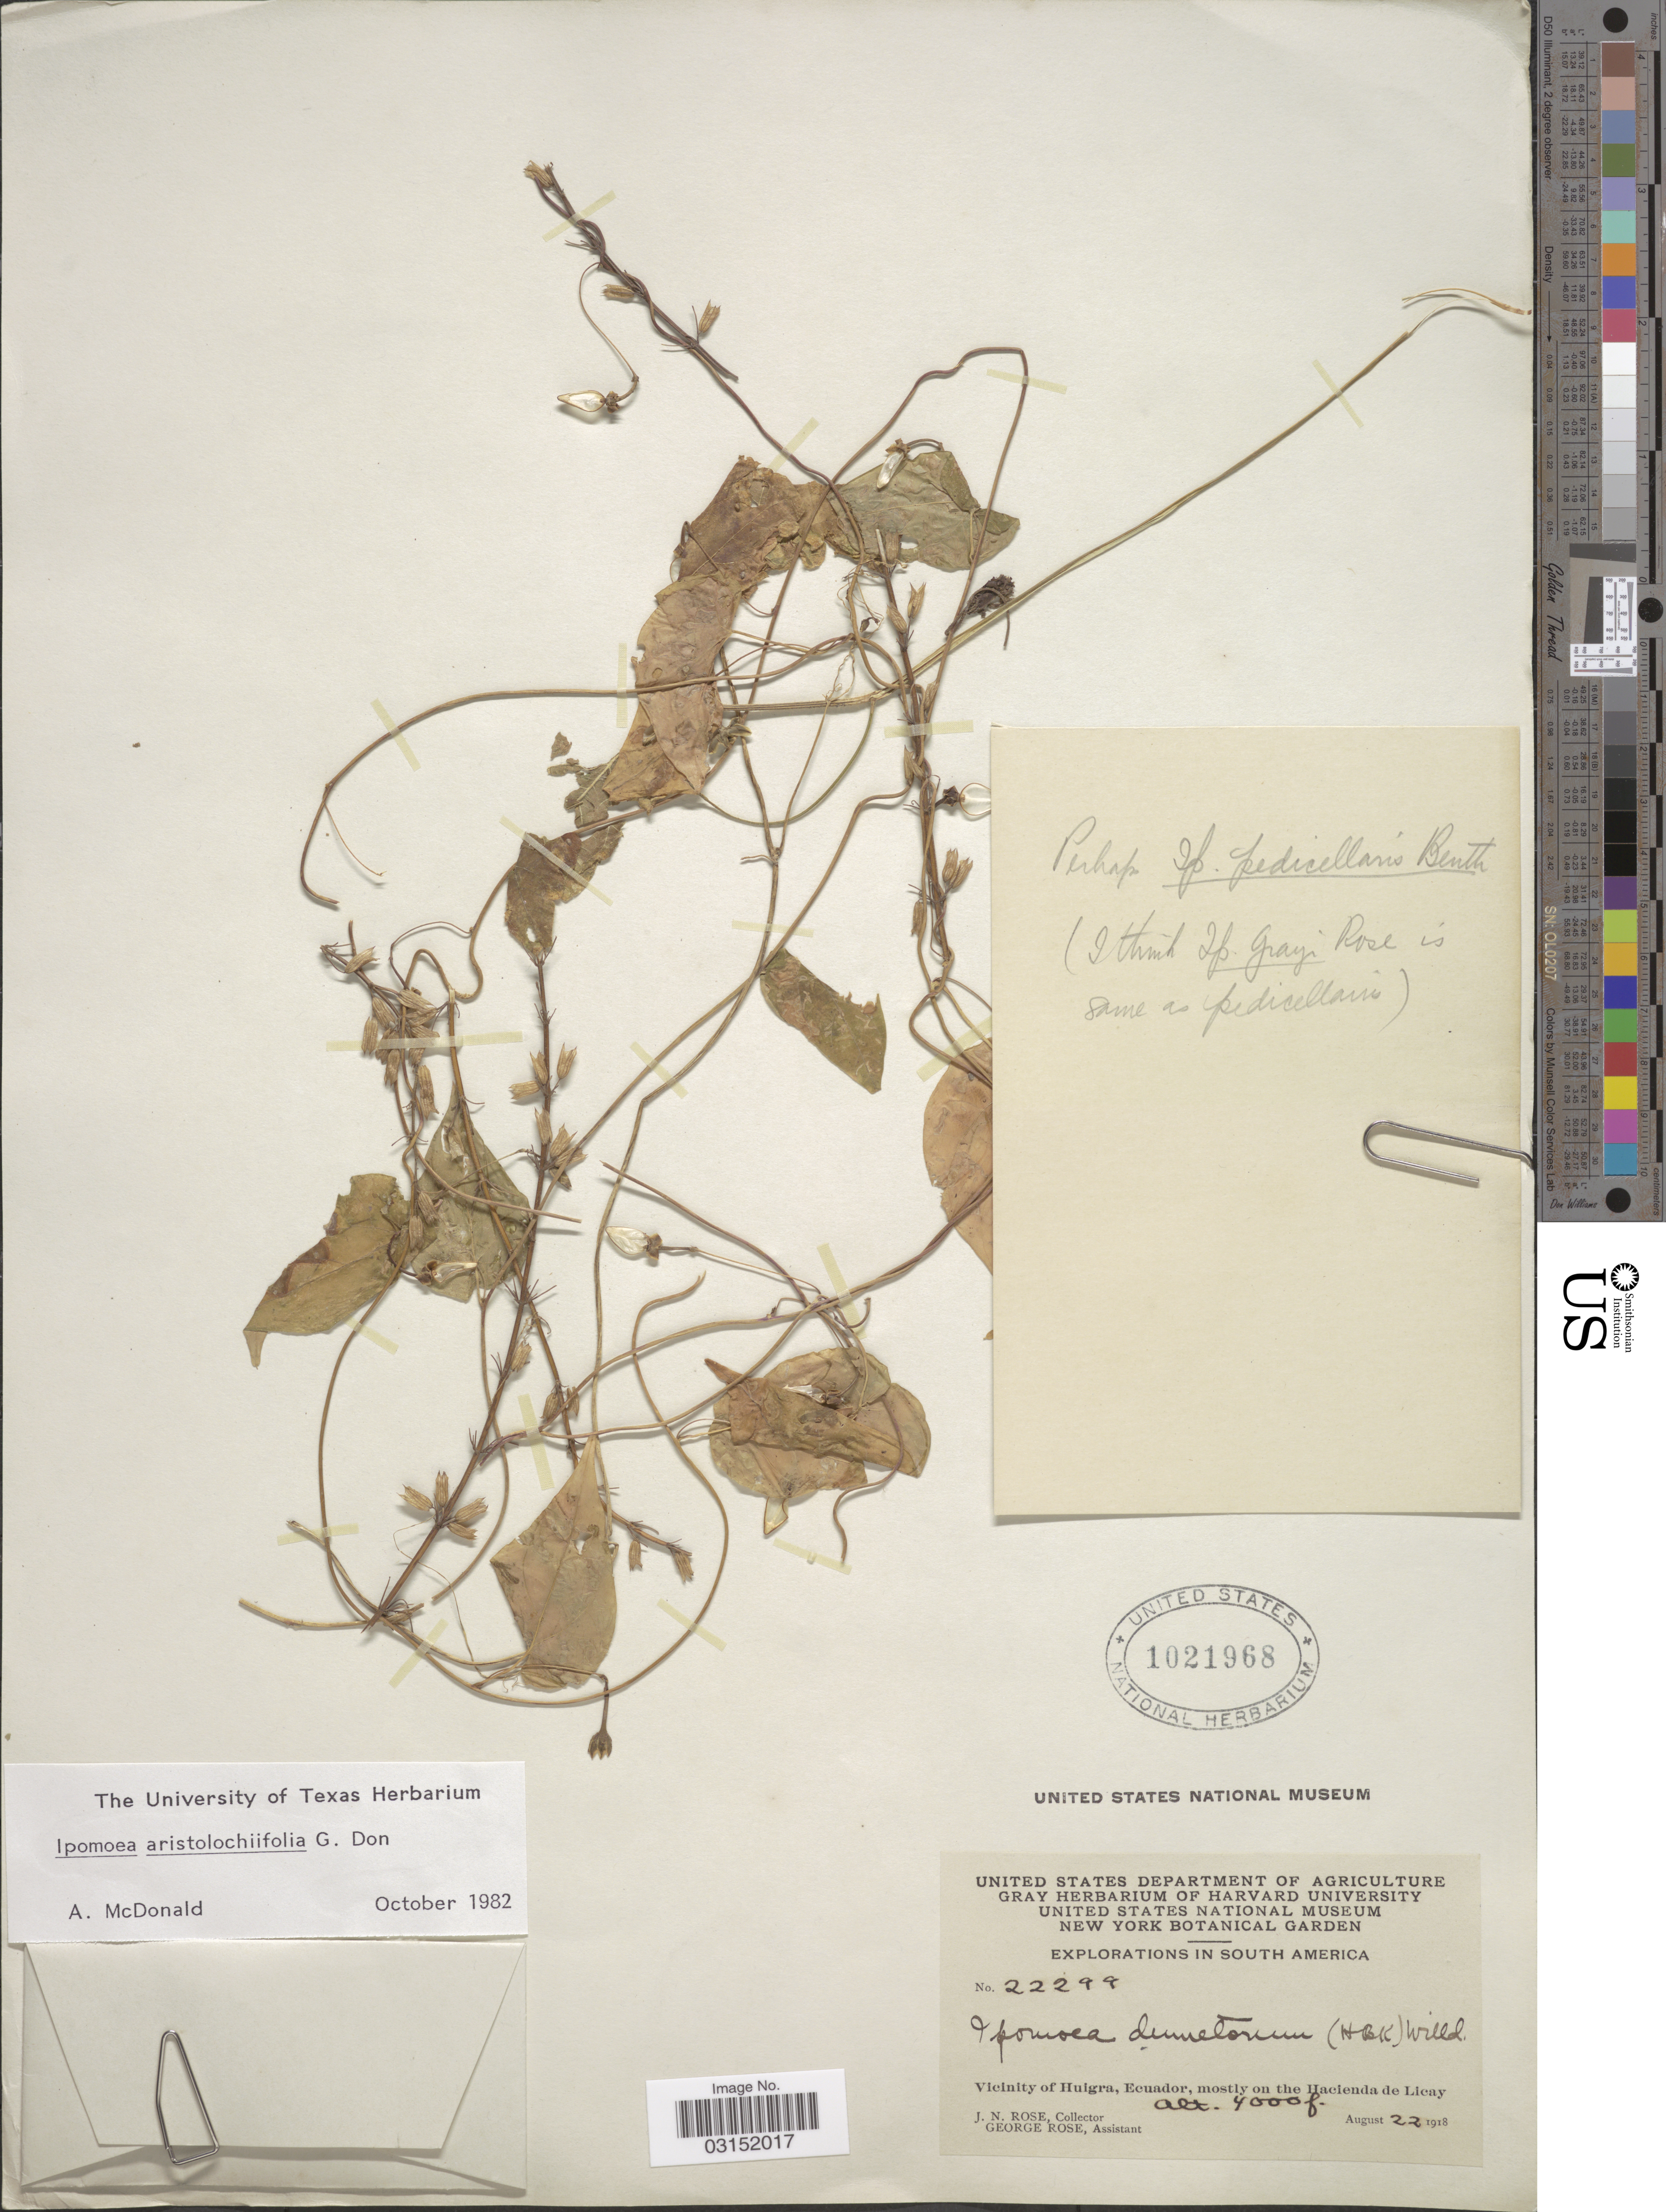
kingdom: Plantae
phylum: Tracheophyta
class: Magnoliopsida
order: Solanales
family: Convolvulaceae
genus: Ipomoea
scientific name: Ipomoea aristolochiifolia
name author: G. Don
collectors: J. N. Rose & G. Rose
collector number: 22299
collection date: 1918-08-22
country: Ecuador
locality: Vicinity of Huigra, Ecuador, mostly on the Hacienda de Licay.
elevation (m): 1219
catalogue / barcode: US 1021968